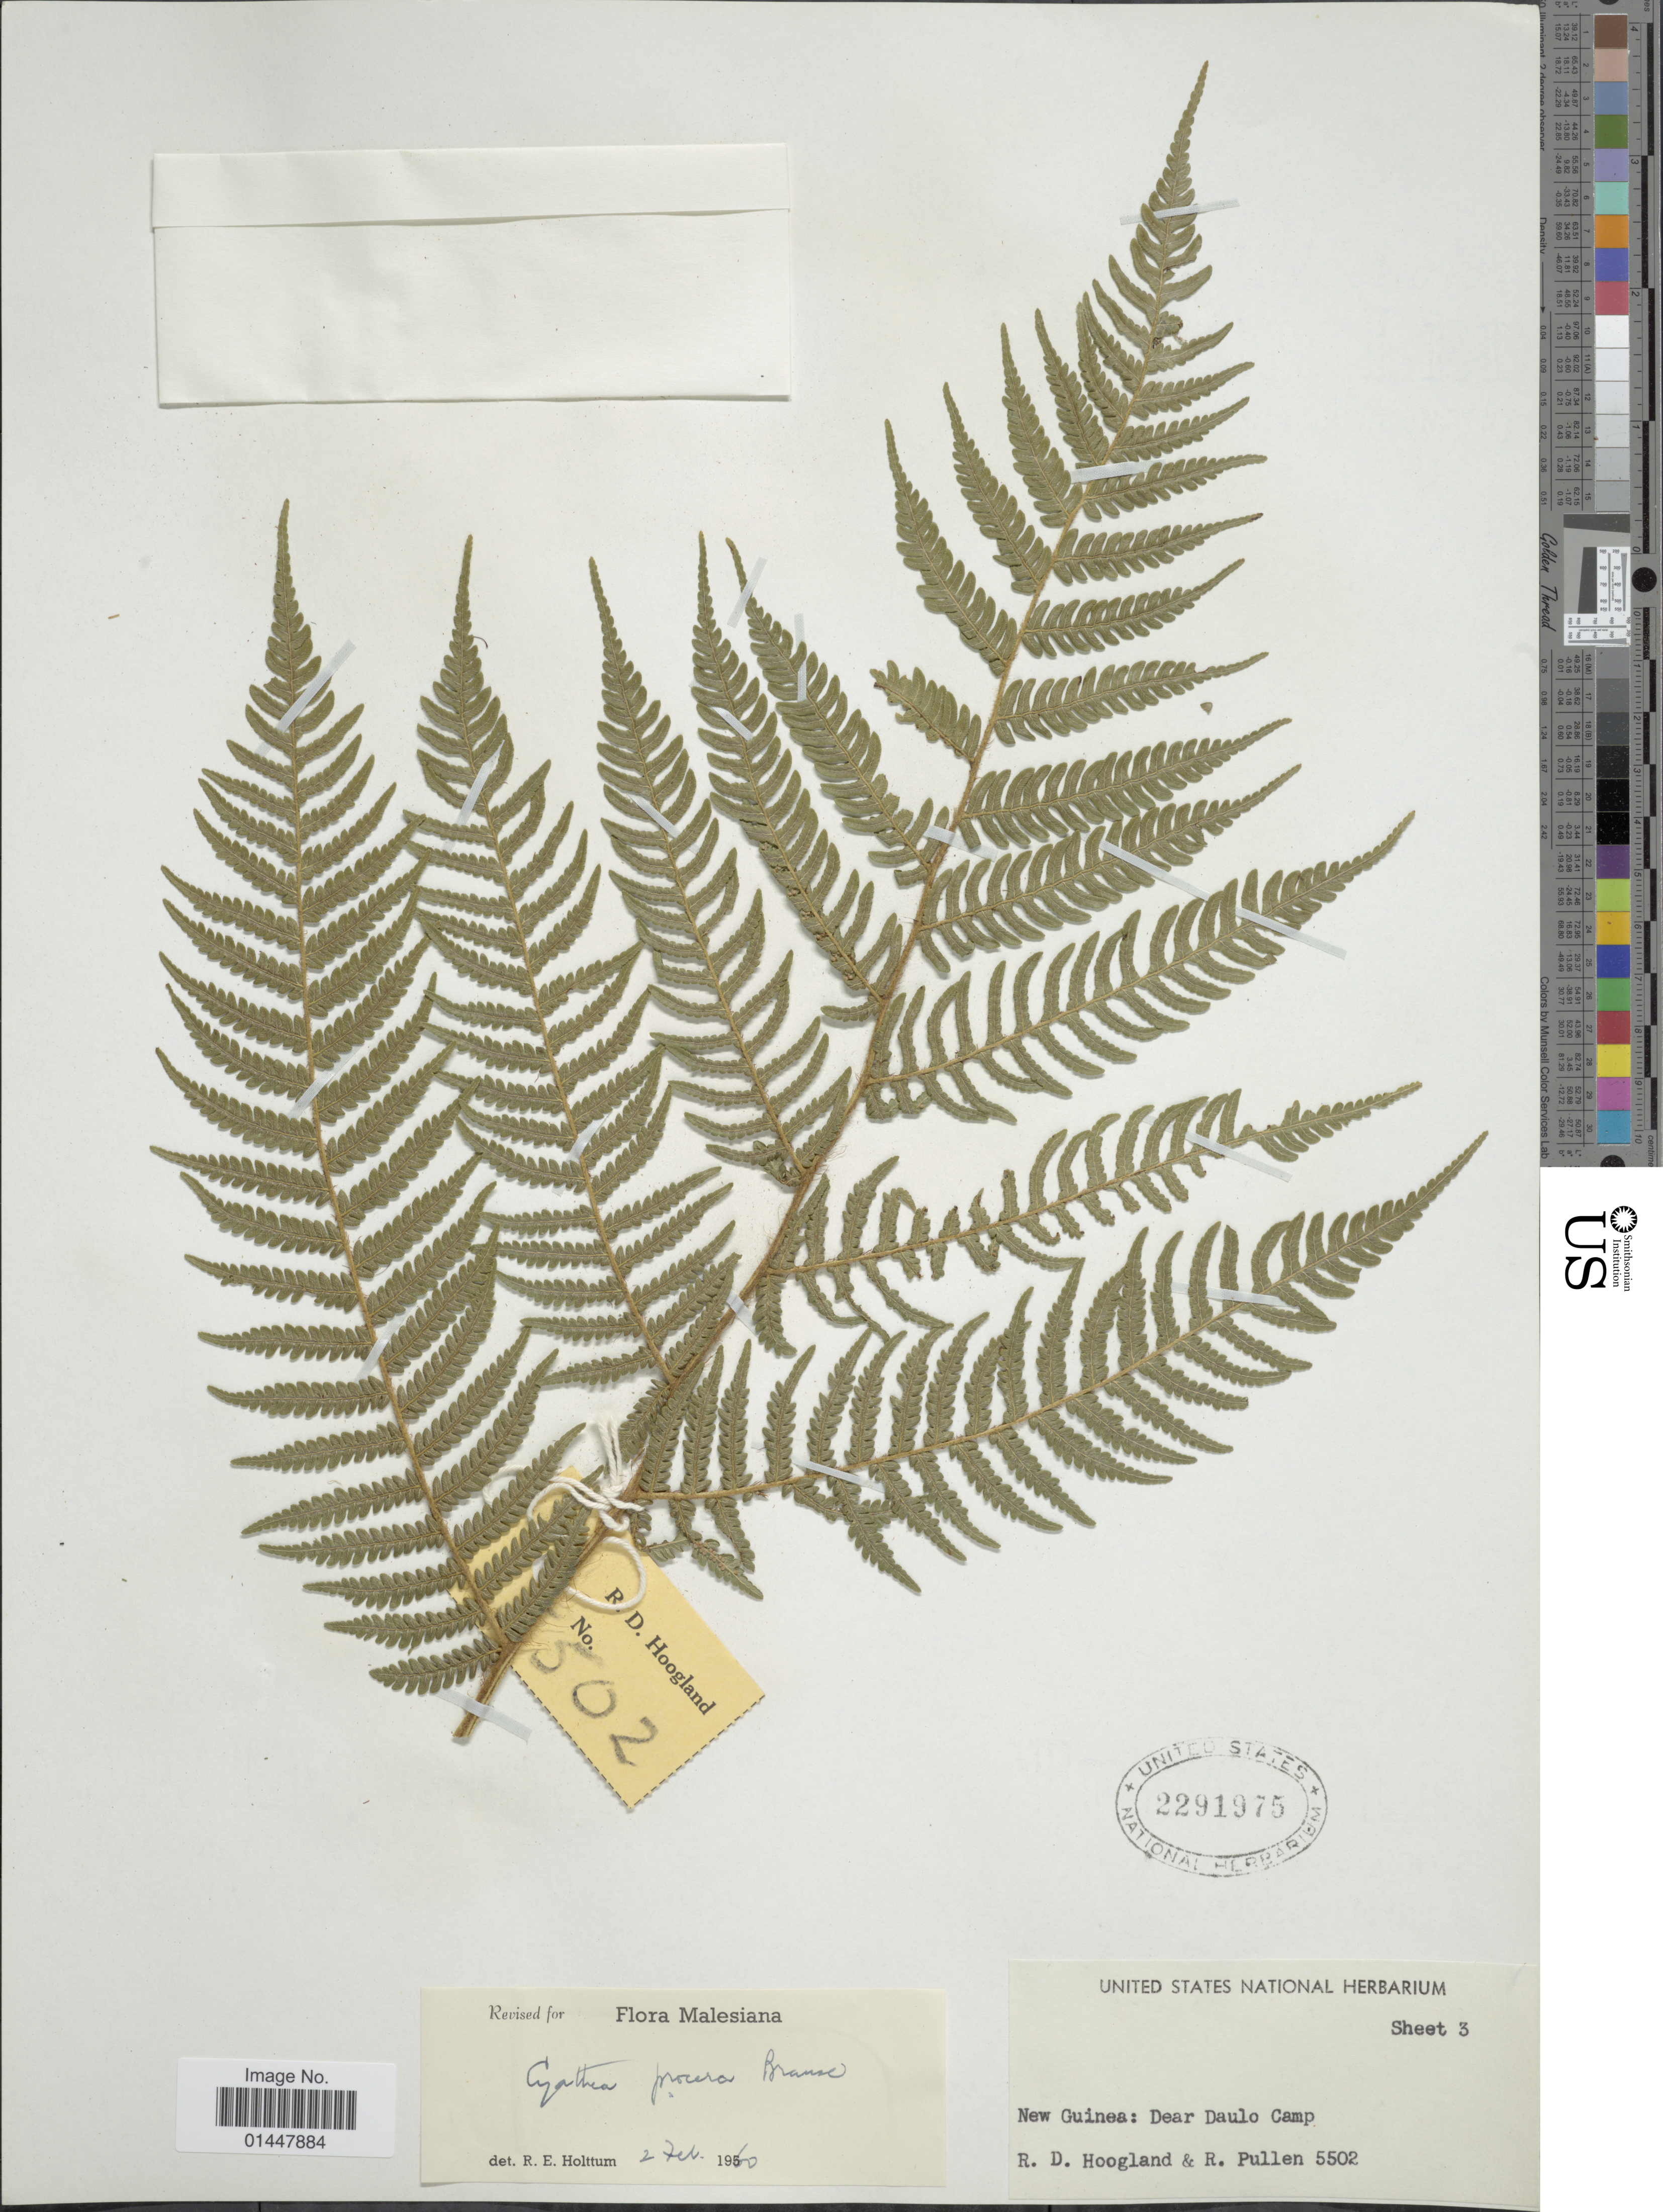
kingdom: Plantae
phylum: Tracheophyta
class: Polypodiopsida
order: Cyatheales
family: Cyatheaceae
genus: Sphaeropteris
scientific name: Sphaeropteris procera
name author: (Brause) R.M. Tryon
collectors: R. D. Hoogland & R. Pullen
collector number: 5502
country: Papua New Guinea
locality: New Guinea, near Daulo Camp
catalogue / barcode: US 2291975